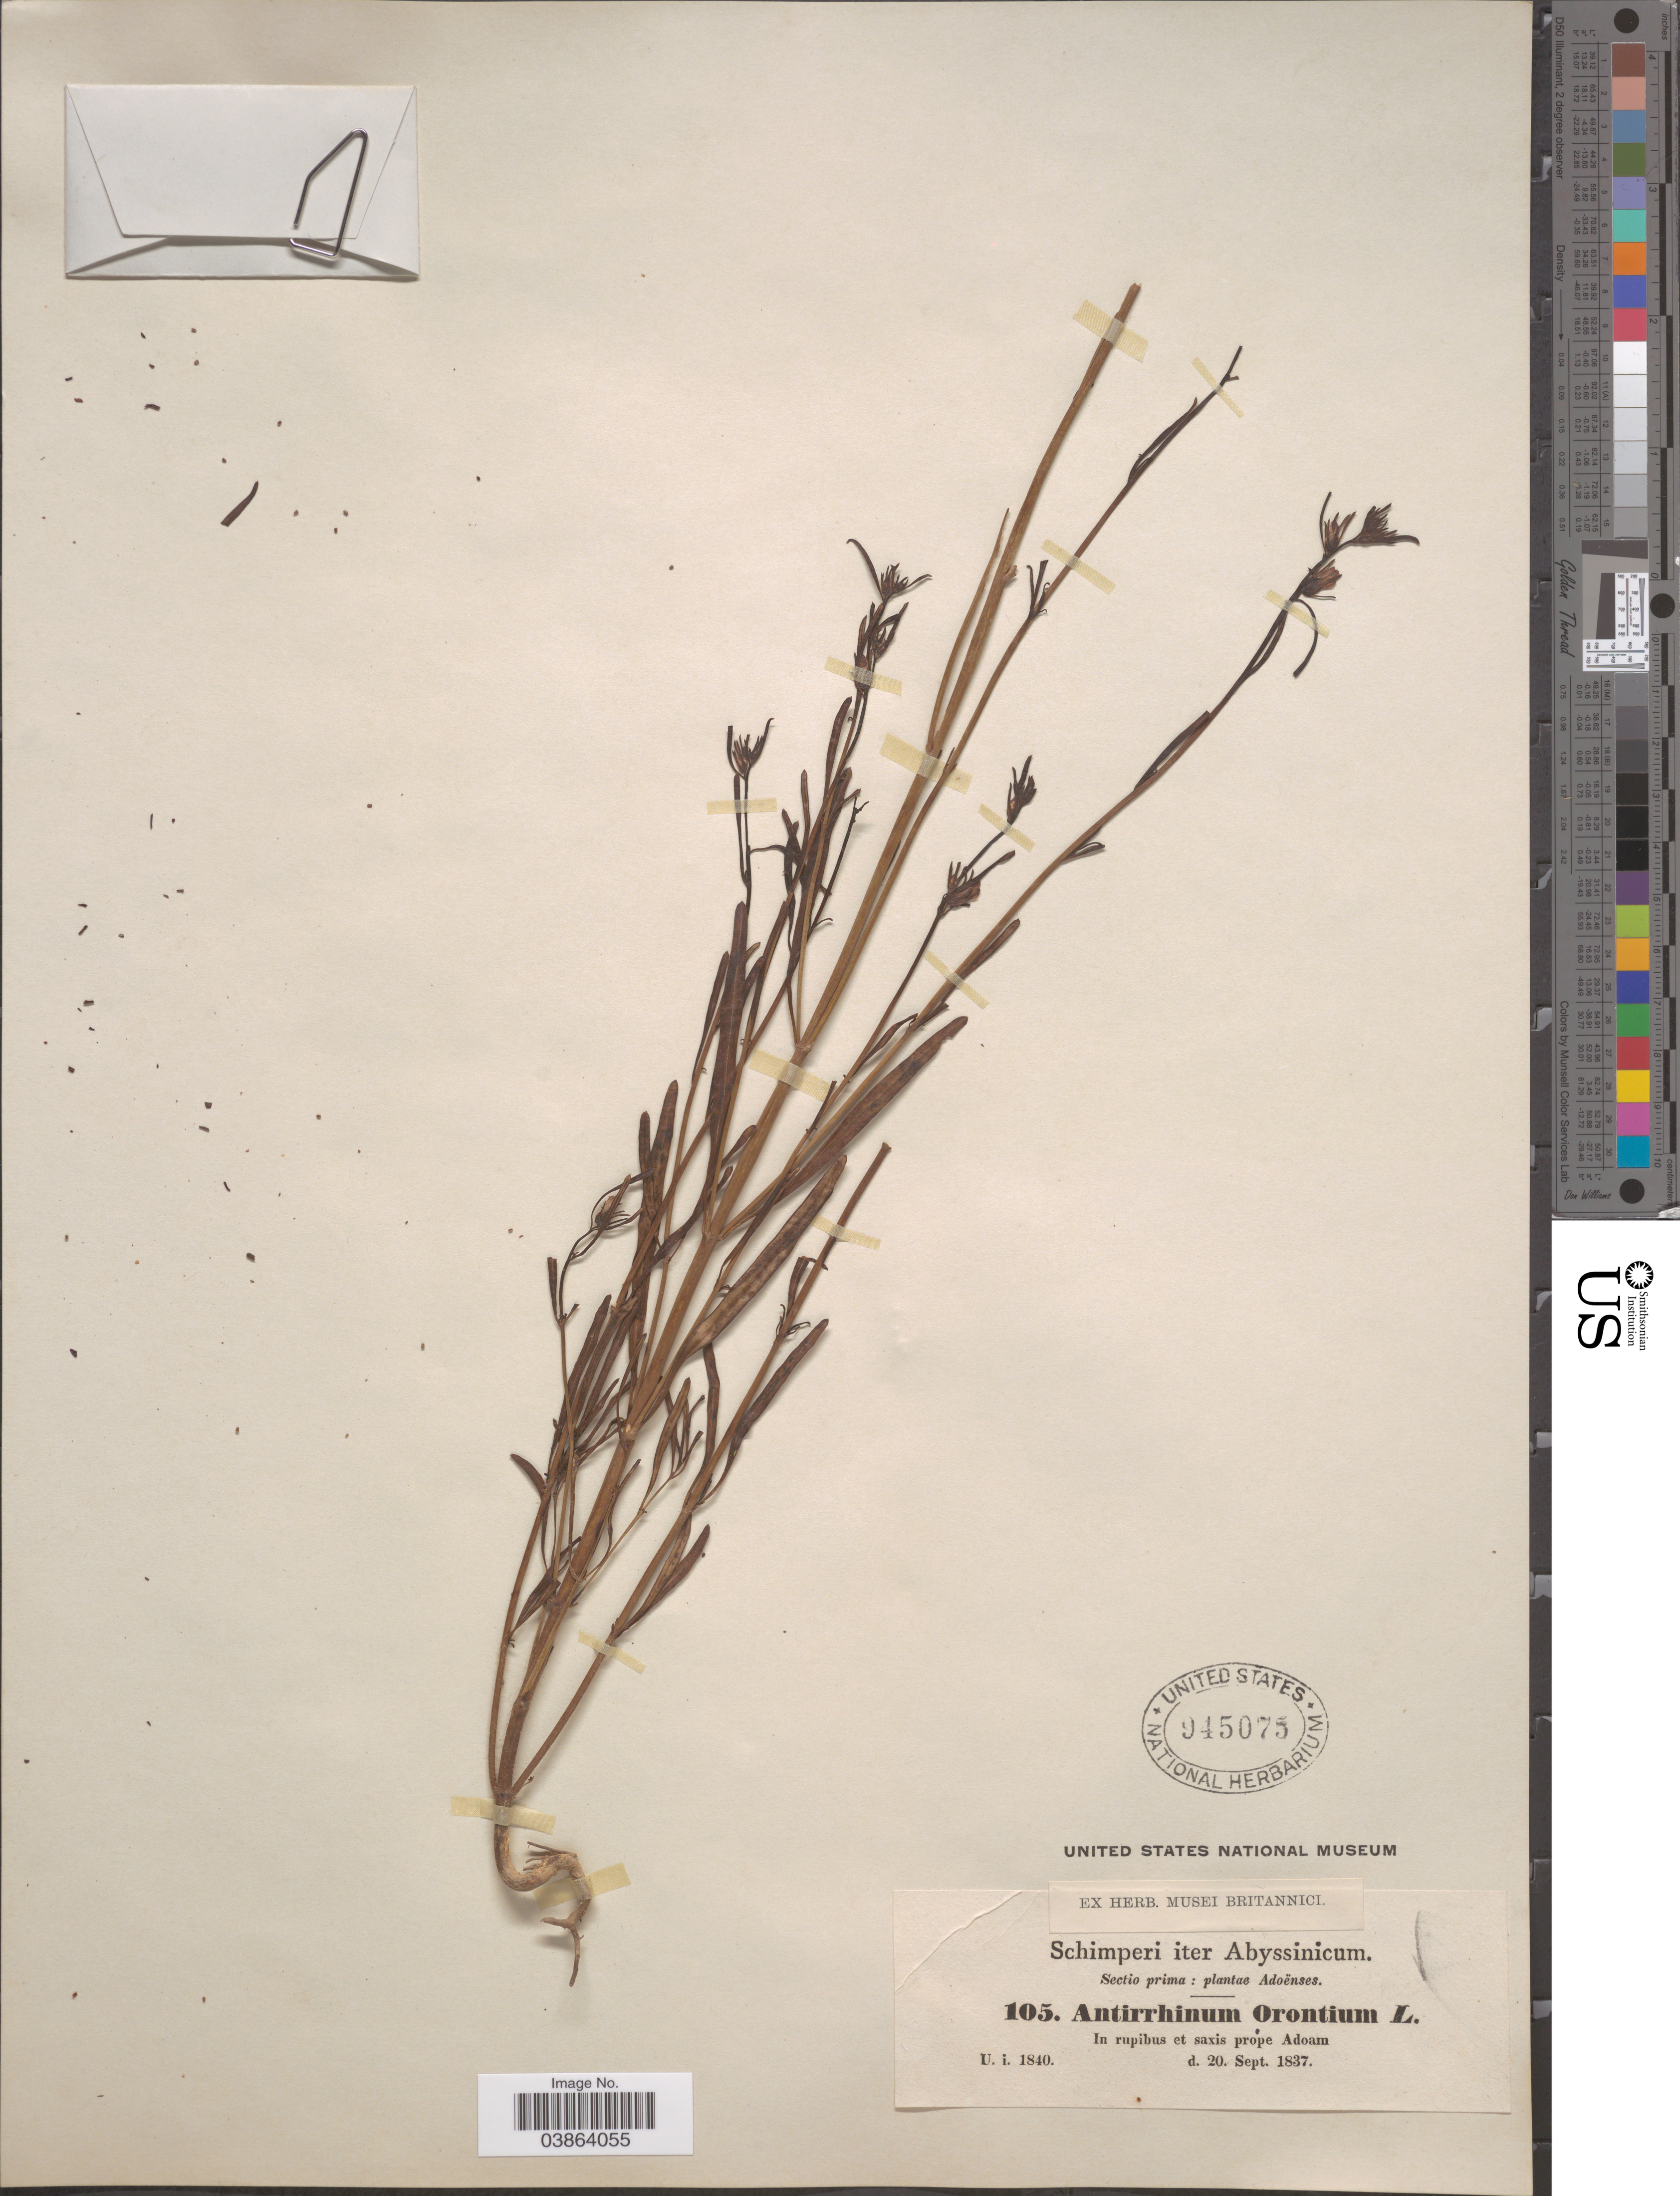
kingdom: Plantae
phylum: Tracheophyta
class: Magnoliopsida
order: Lamiales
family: Plantaginaceae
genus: Antirrhinum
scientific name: Antirrhinum orontium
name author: L.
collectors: -. Schimper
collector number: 105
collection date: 1837-09-20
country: Ethiopia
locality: Abyssinicum. In rupibus et saxis prope Adoam.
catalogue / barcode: US 945075